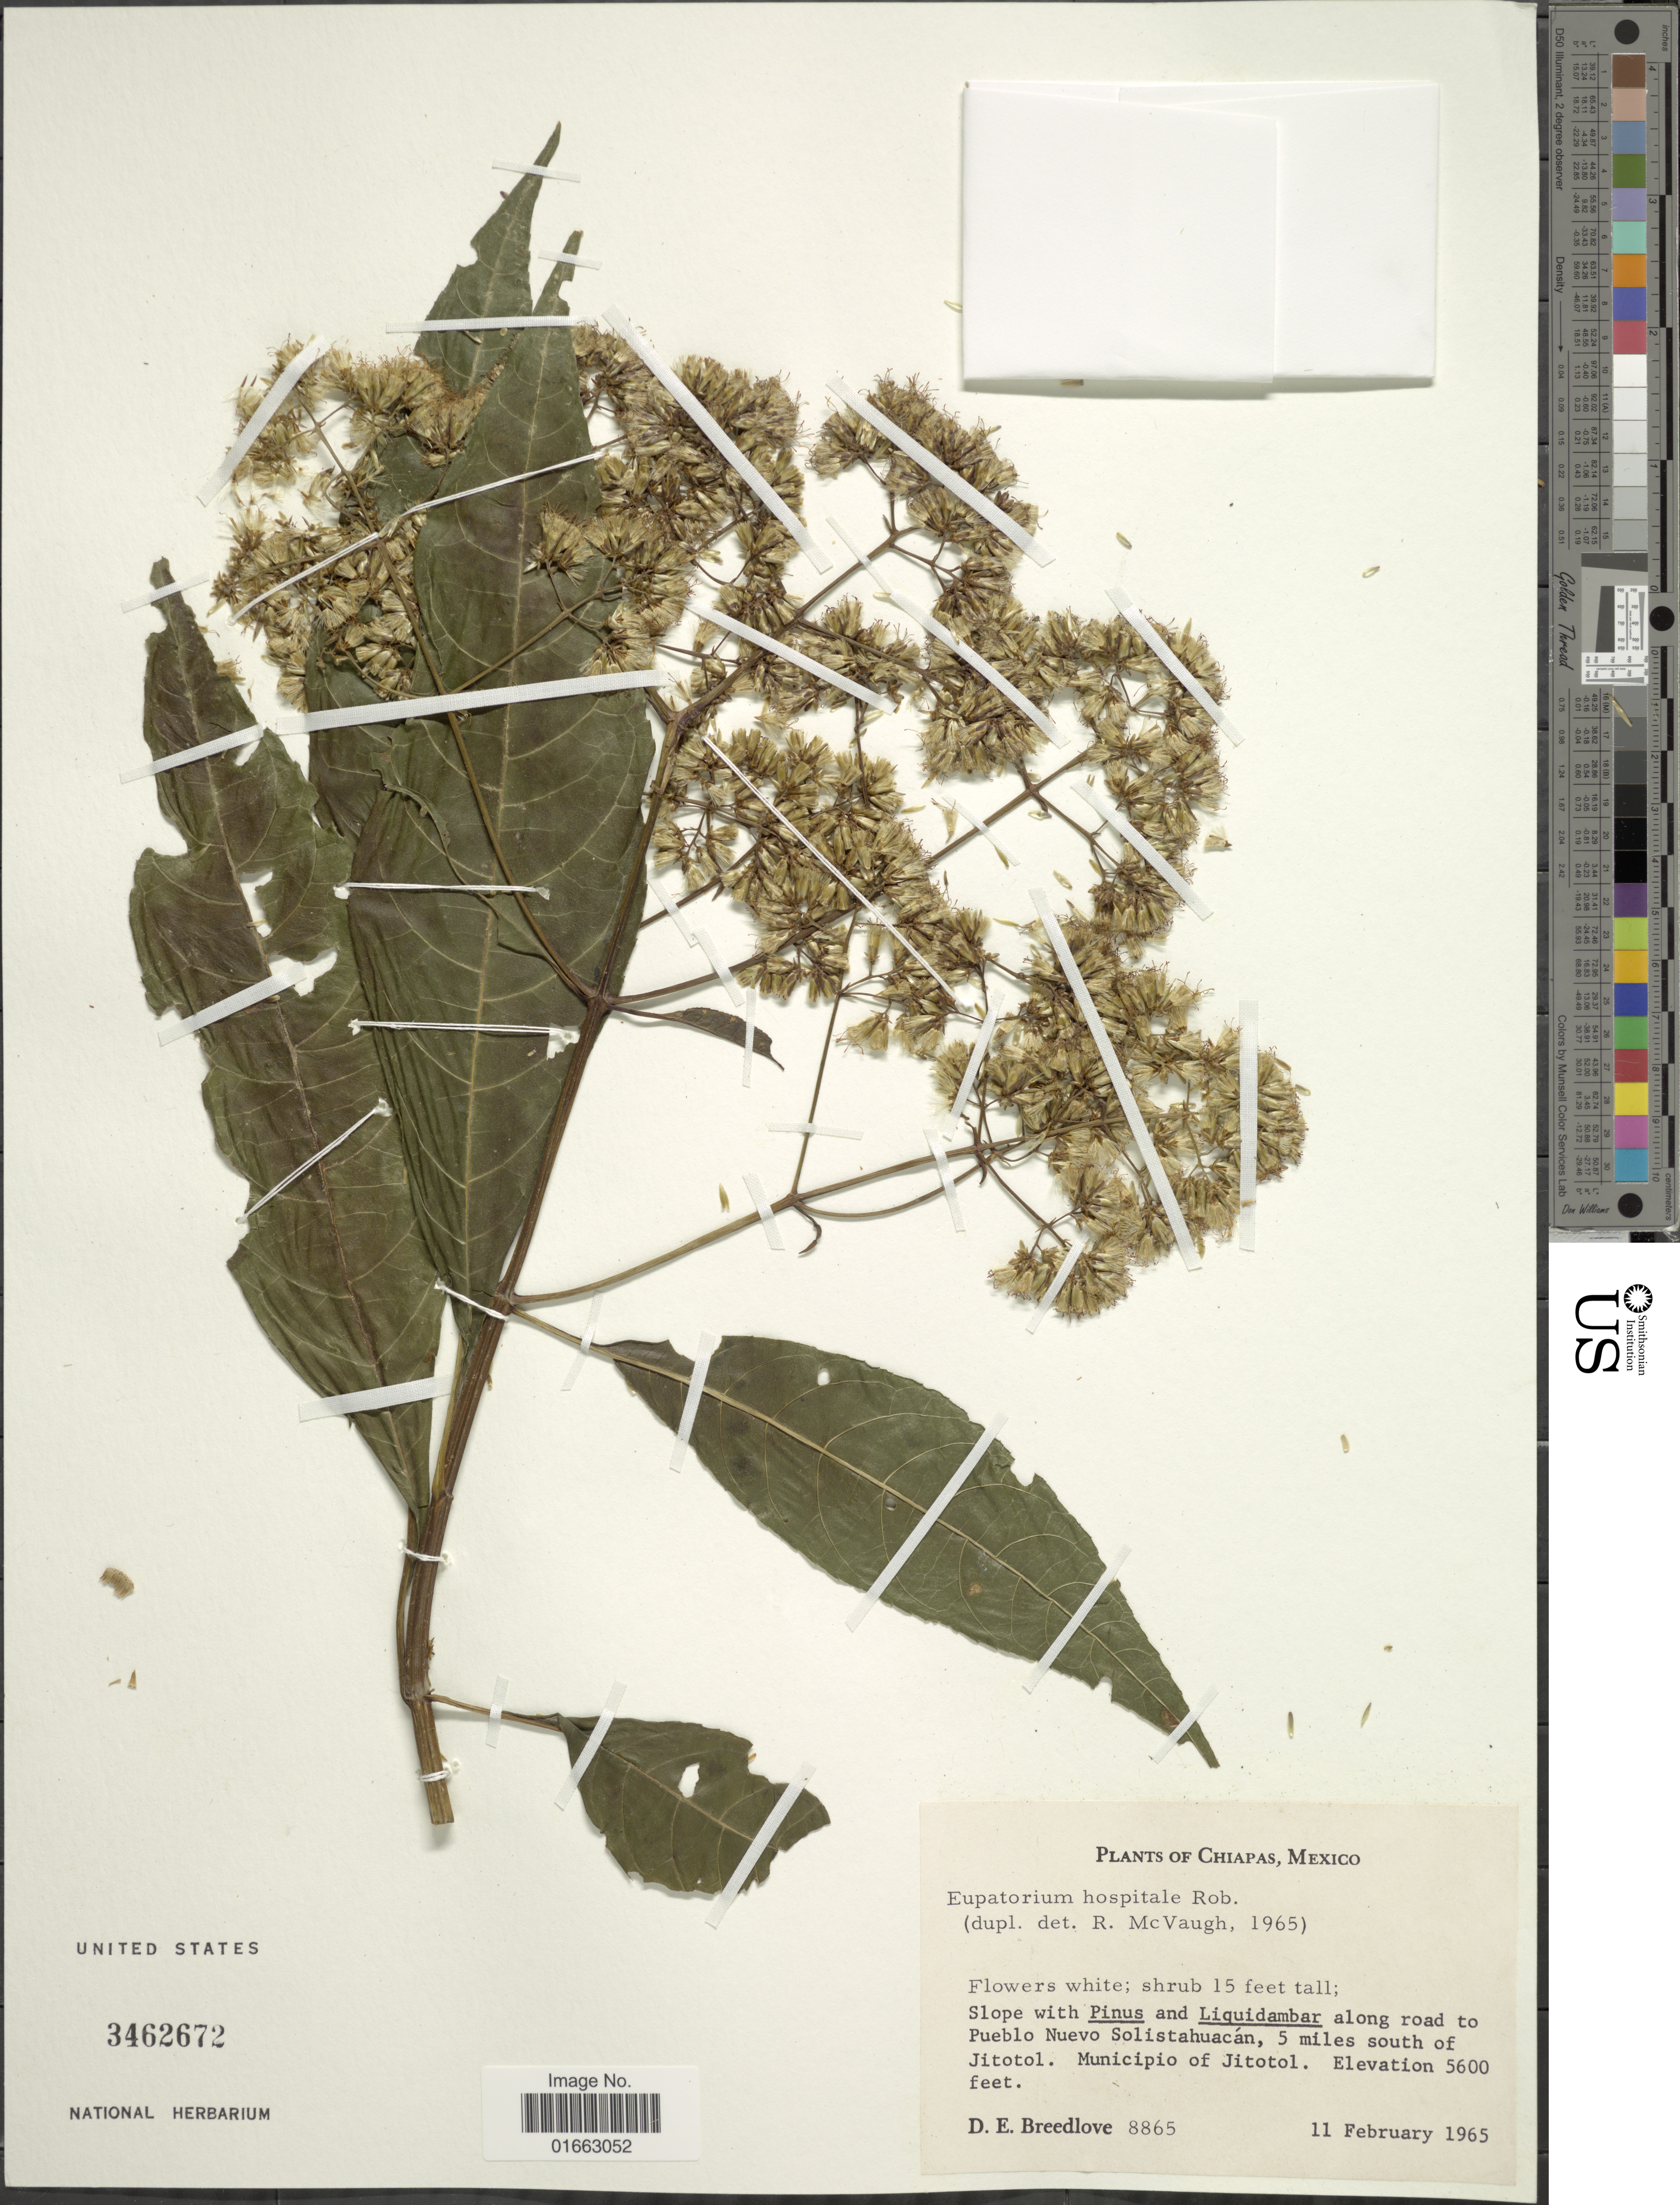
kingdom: Plantae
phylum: Tracheophyta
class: Magnoliopsida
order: Asterales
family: Asteraceae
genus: Critonia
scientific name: Critonia tuxtlae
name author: R.M. King & H. Rob.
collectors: D. E. Breedlove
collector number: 8865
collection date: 1965-02-11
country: Mexico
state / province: Chiapas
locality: Along road to Nuevo Solistahuacán. 5 mile south of Jitotol, Municipio of Jitotol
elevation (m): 1707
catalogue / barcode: US 3462672